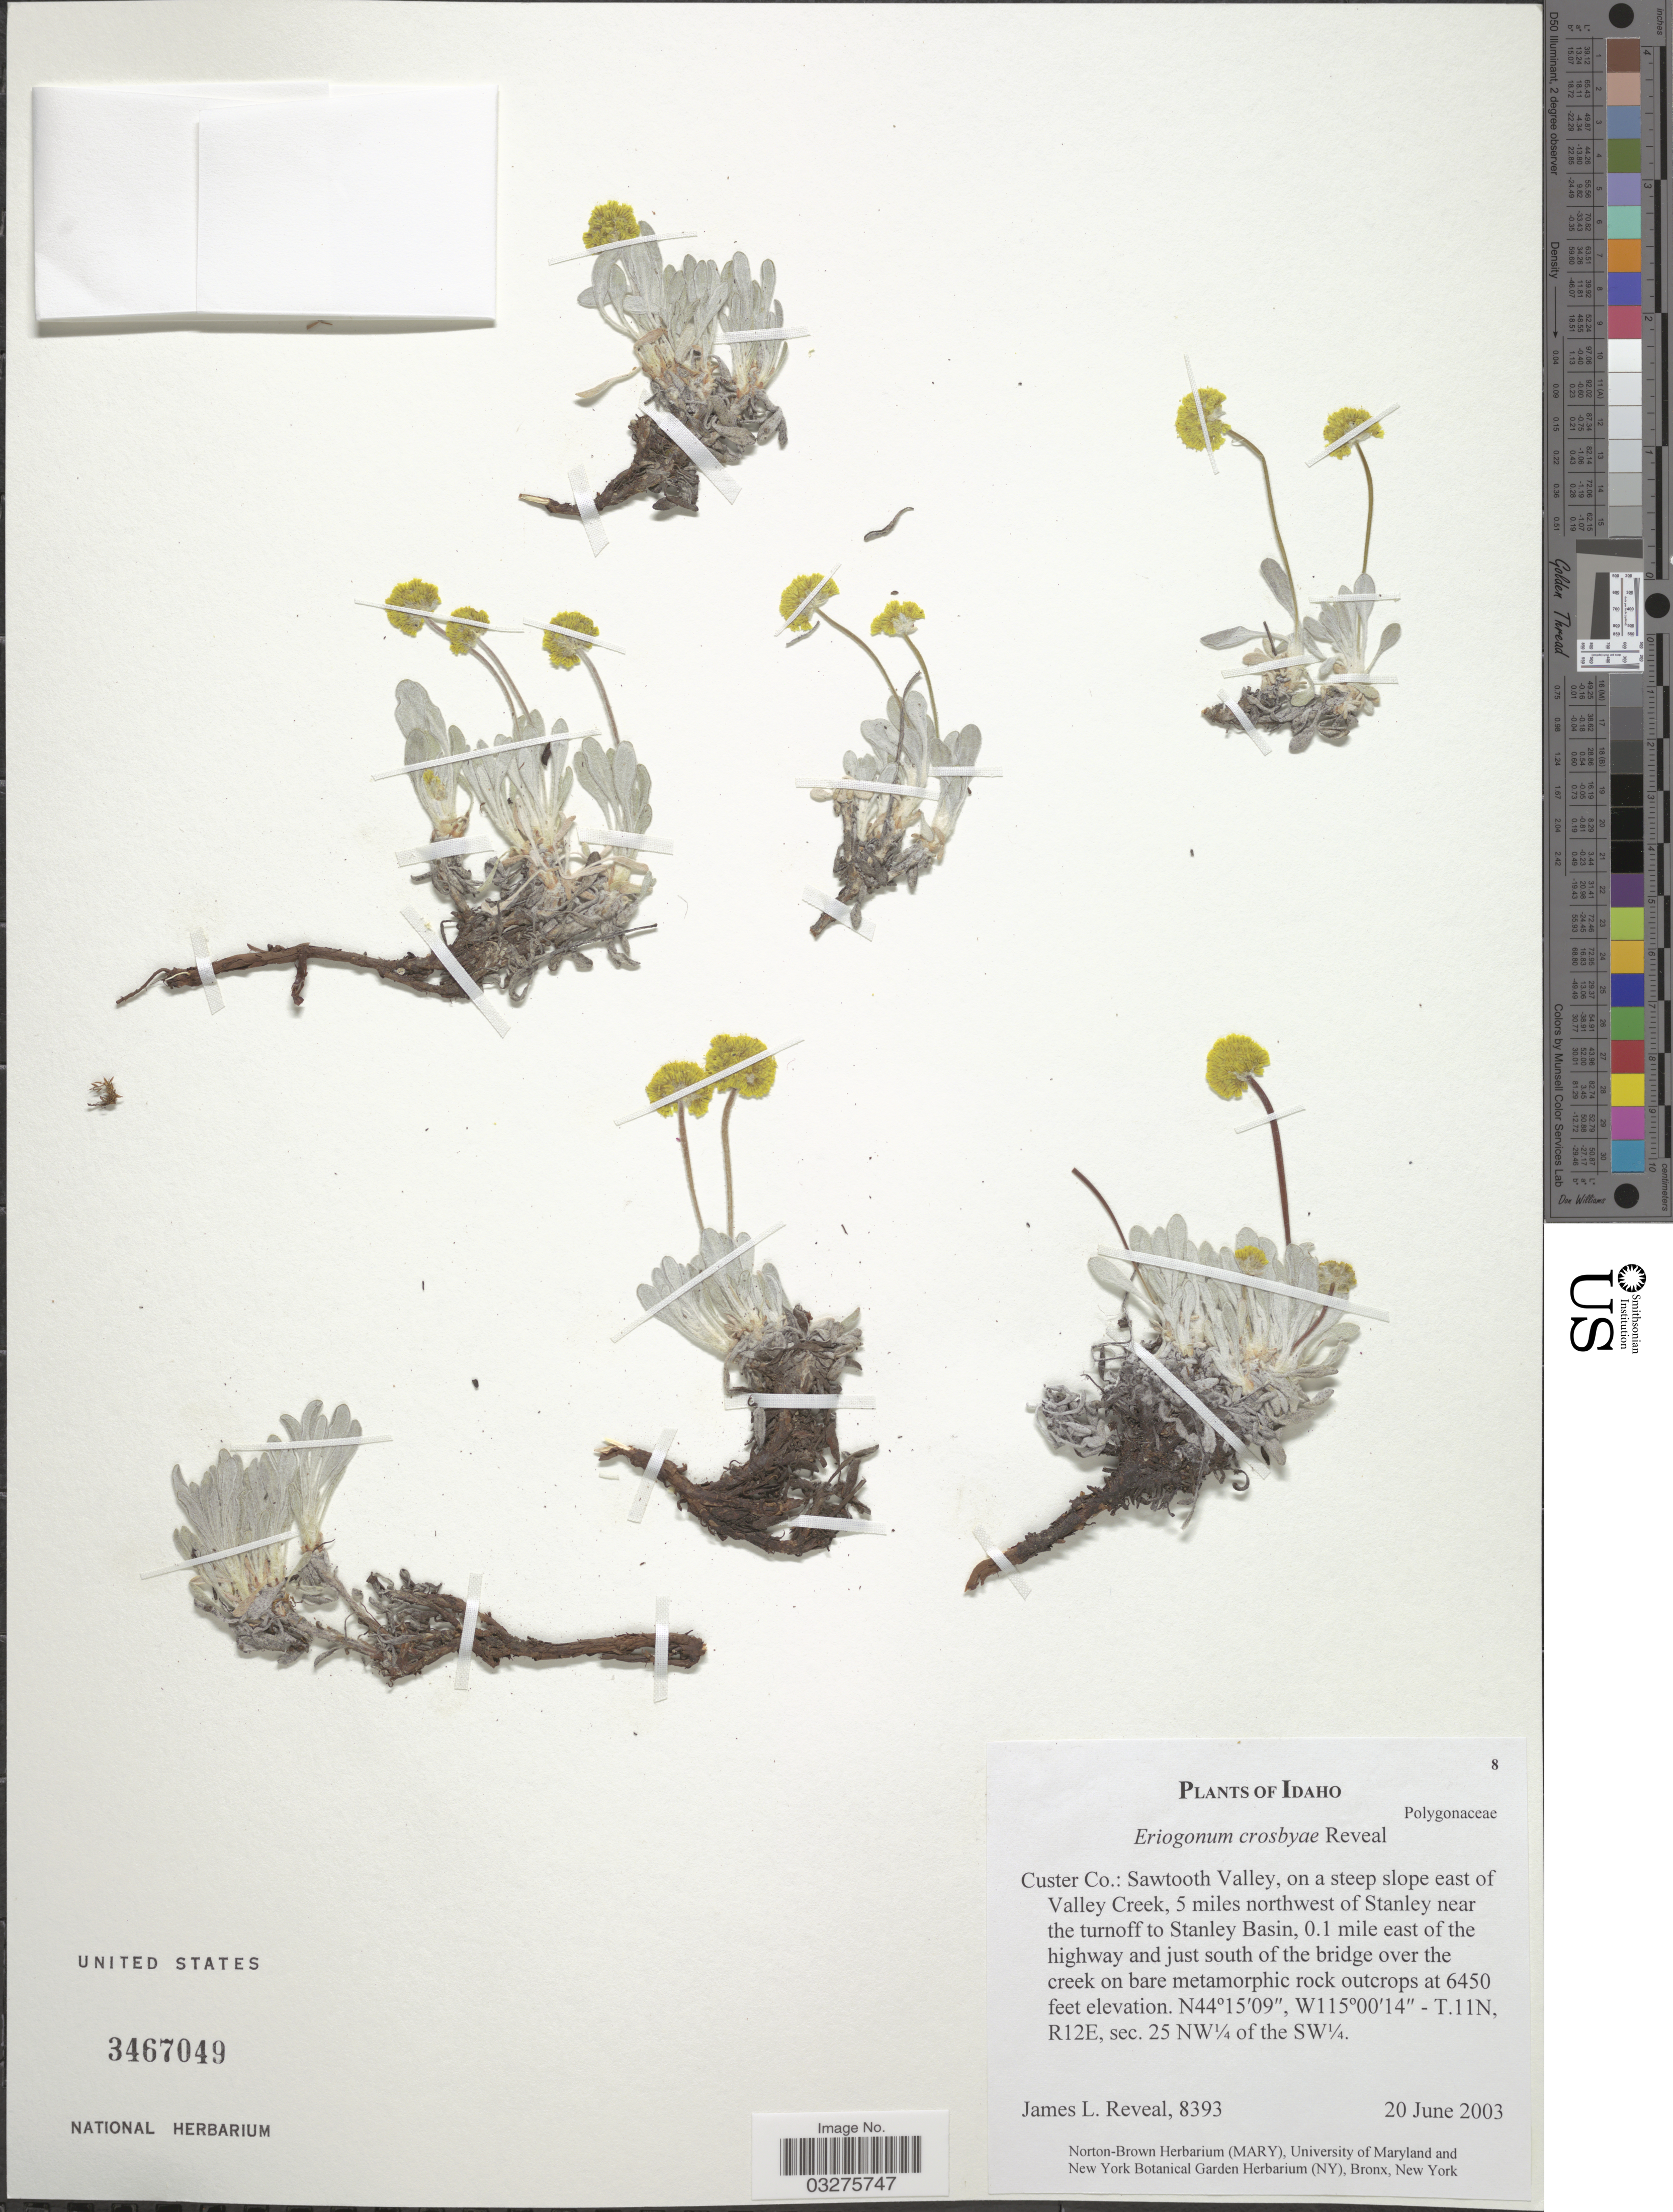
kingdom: Plantae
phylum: Tracheophyta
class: Magnoliopsida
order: Caryophyllales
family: Polygonaceae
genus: Eriogonum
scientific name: Eriogonum crosbyae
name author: Reveal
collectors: J. L. Reveal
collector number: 8393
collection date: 2003-06-20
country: United States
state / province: Idaho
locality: Custer Co.: Sawtooth Valley, on a steep slope east of Valley Creek, 5 miles northwest of Stanley near the turnoff to Stanley Basin, 0.1 mile east of the highway and just south of the bridge over the creek on bare metamorphic rock outcrops. T.11N, R12E, sec. 25 NW¼ of the SW¼.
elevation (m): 1966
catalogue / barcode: US 3467049